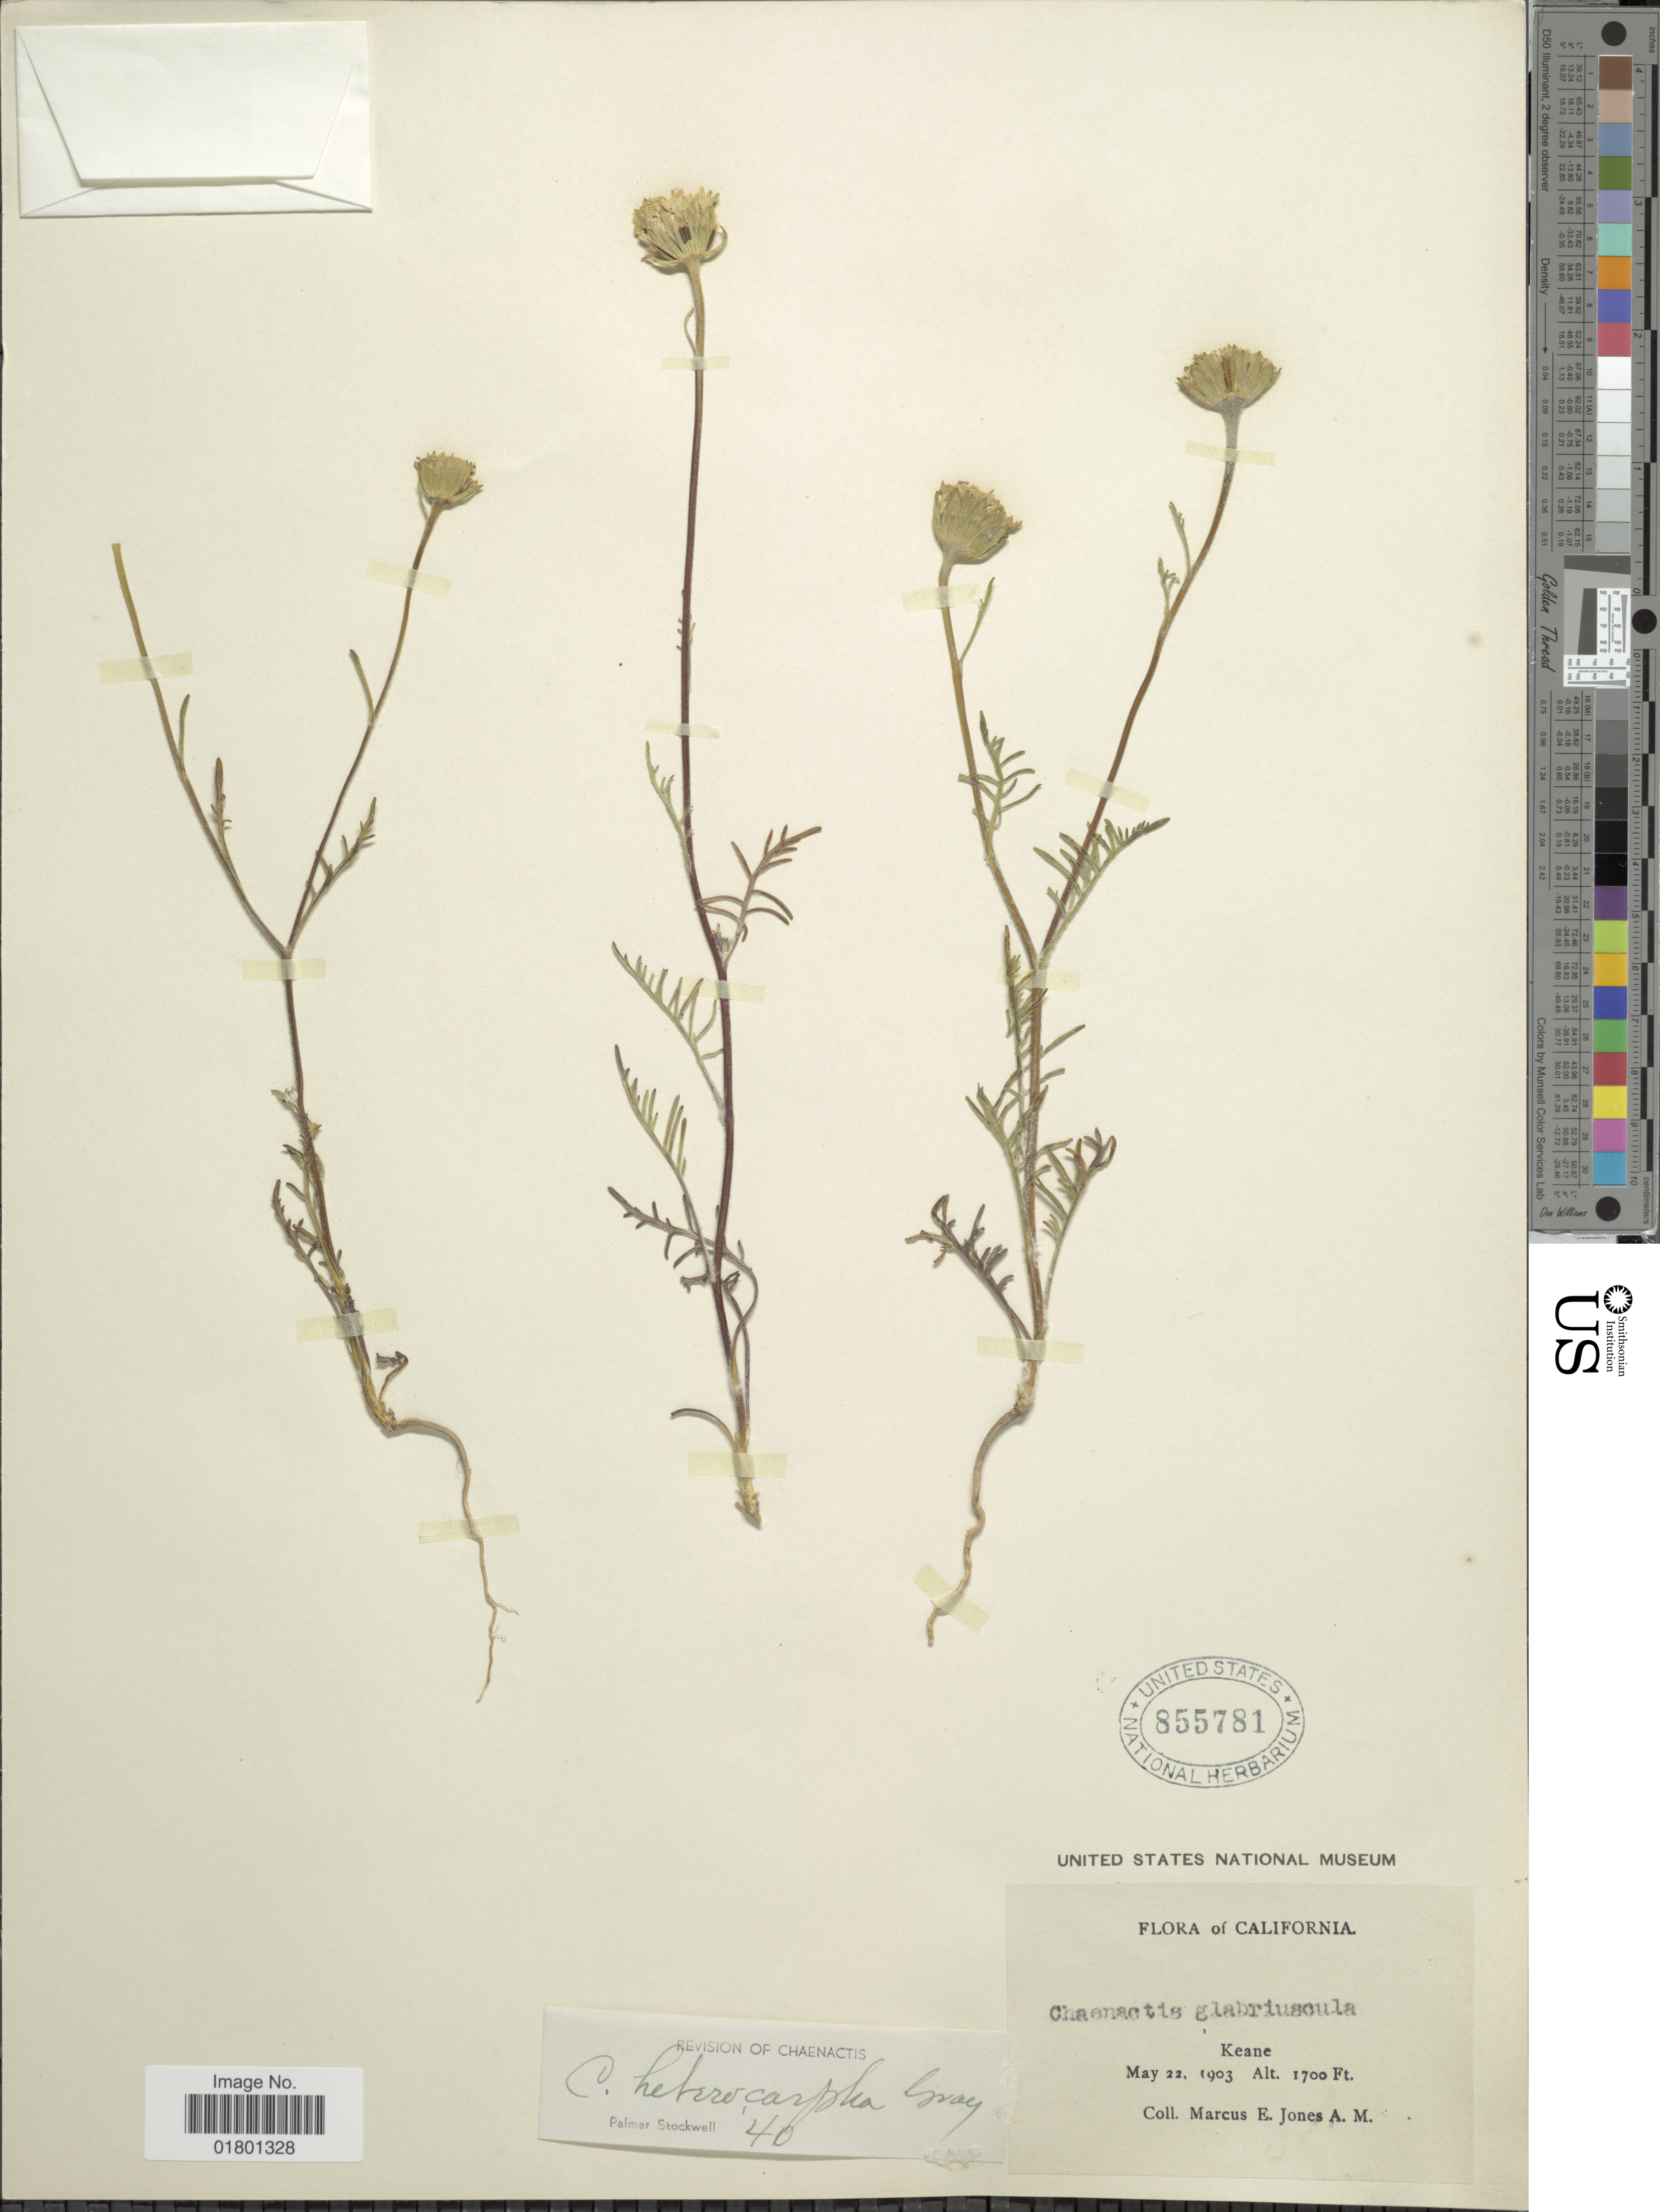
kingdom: Plantae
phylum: Tracheophyta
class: Magnoliopsida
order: Asterales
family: Asteraceae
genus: Chaenactis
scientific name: Chaenactis heterocarpha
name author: Torr. & A. Gray ex A. Gray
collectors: M. E. Jones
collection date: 1903-05-22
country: United States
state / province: California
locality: Keane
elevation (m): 518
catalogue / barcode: US 855781